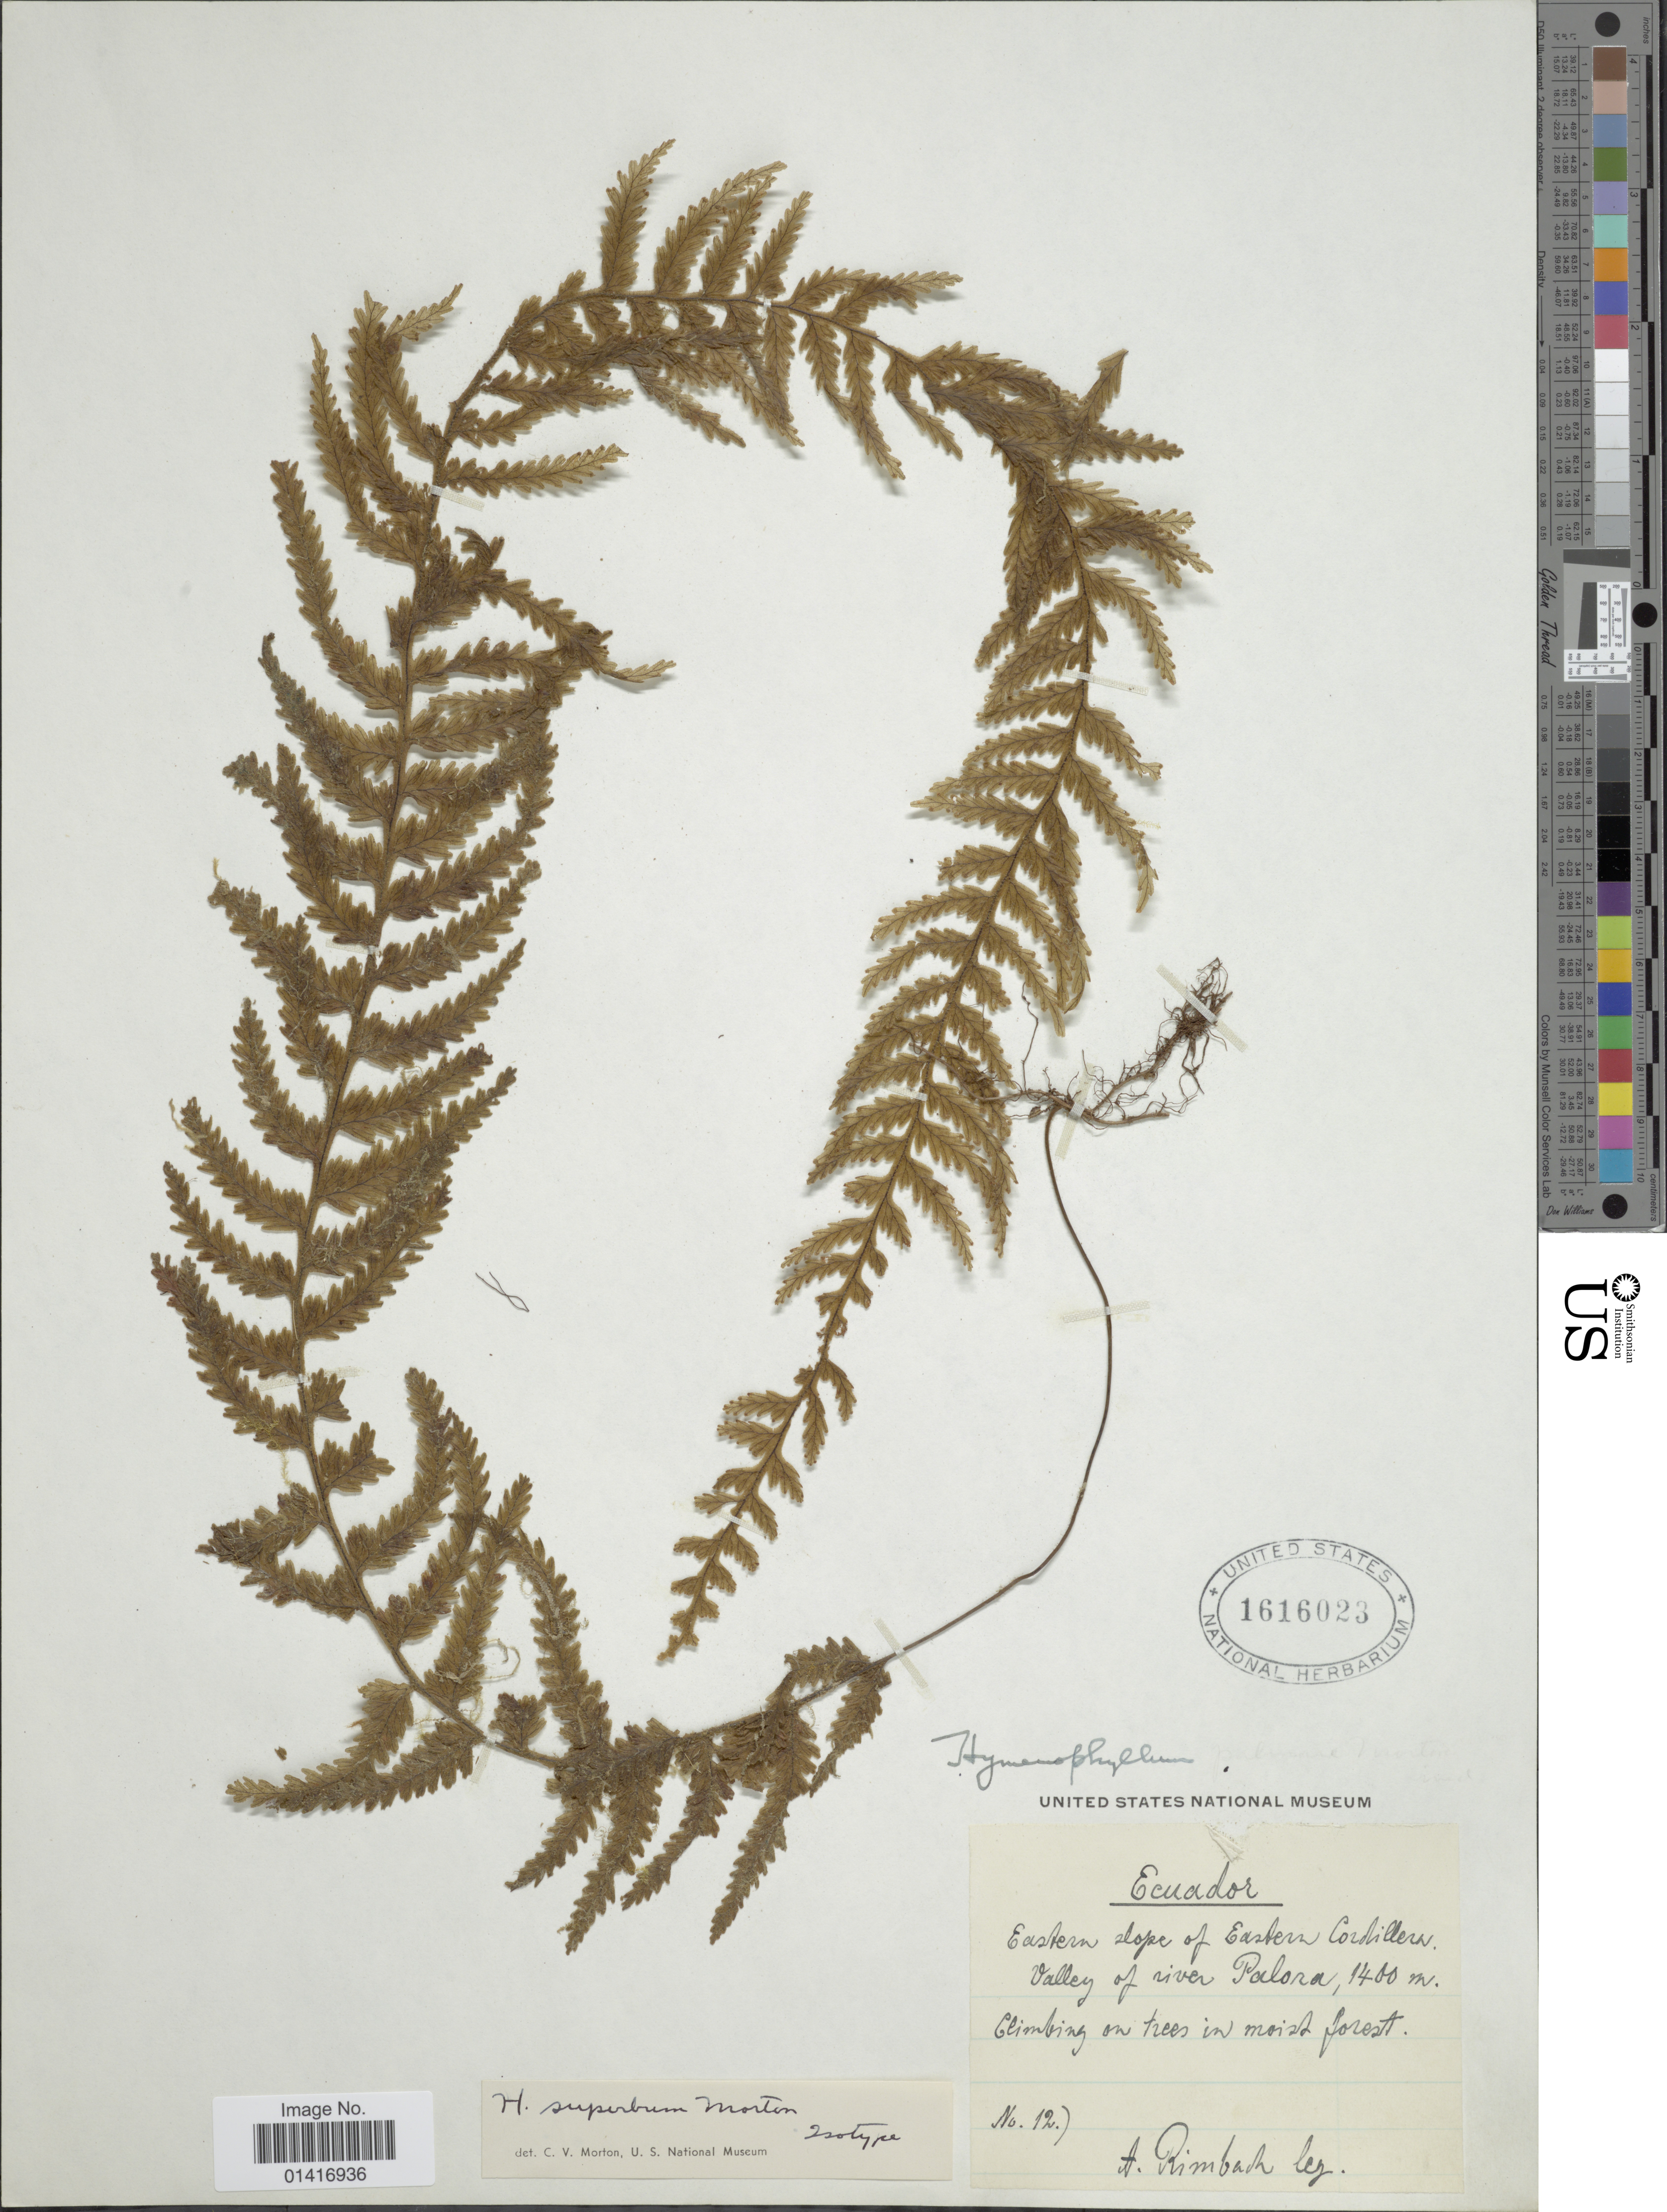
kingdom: Plantae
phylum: Tracheophyta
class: Polypodiopsida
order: Hymenophyllales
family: Hymenophyllaceae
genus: Hymenophyllum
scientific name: Hymenophyllum superbum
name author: C.V. Morton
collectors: A. Rimbach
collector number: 12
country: Ecuador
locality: Eastern slope of Eastern Cordillera. Valley of river Palora. Climbing on tree in moist forest.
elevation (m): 1400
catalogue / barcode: US 1616023